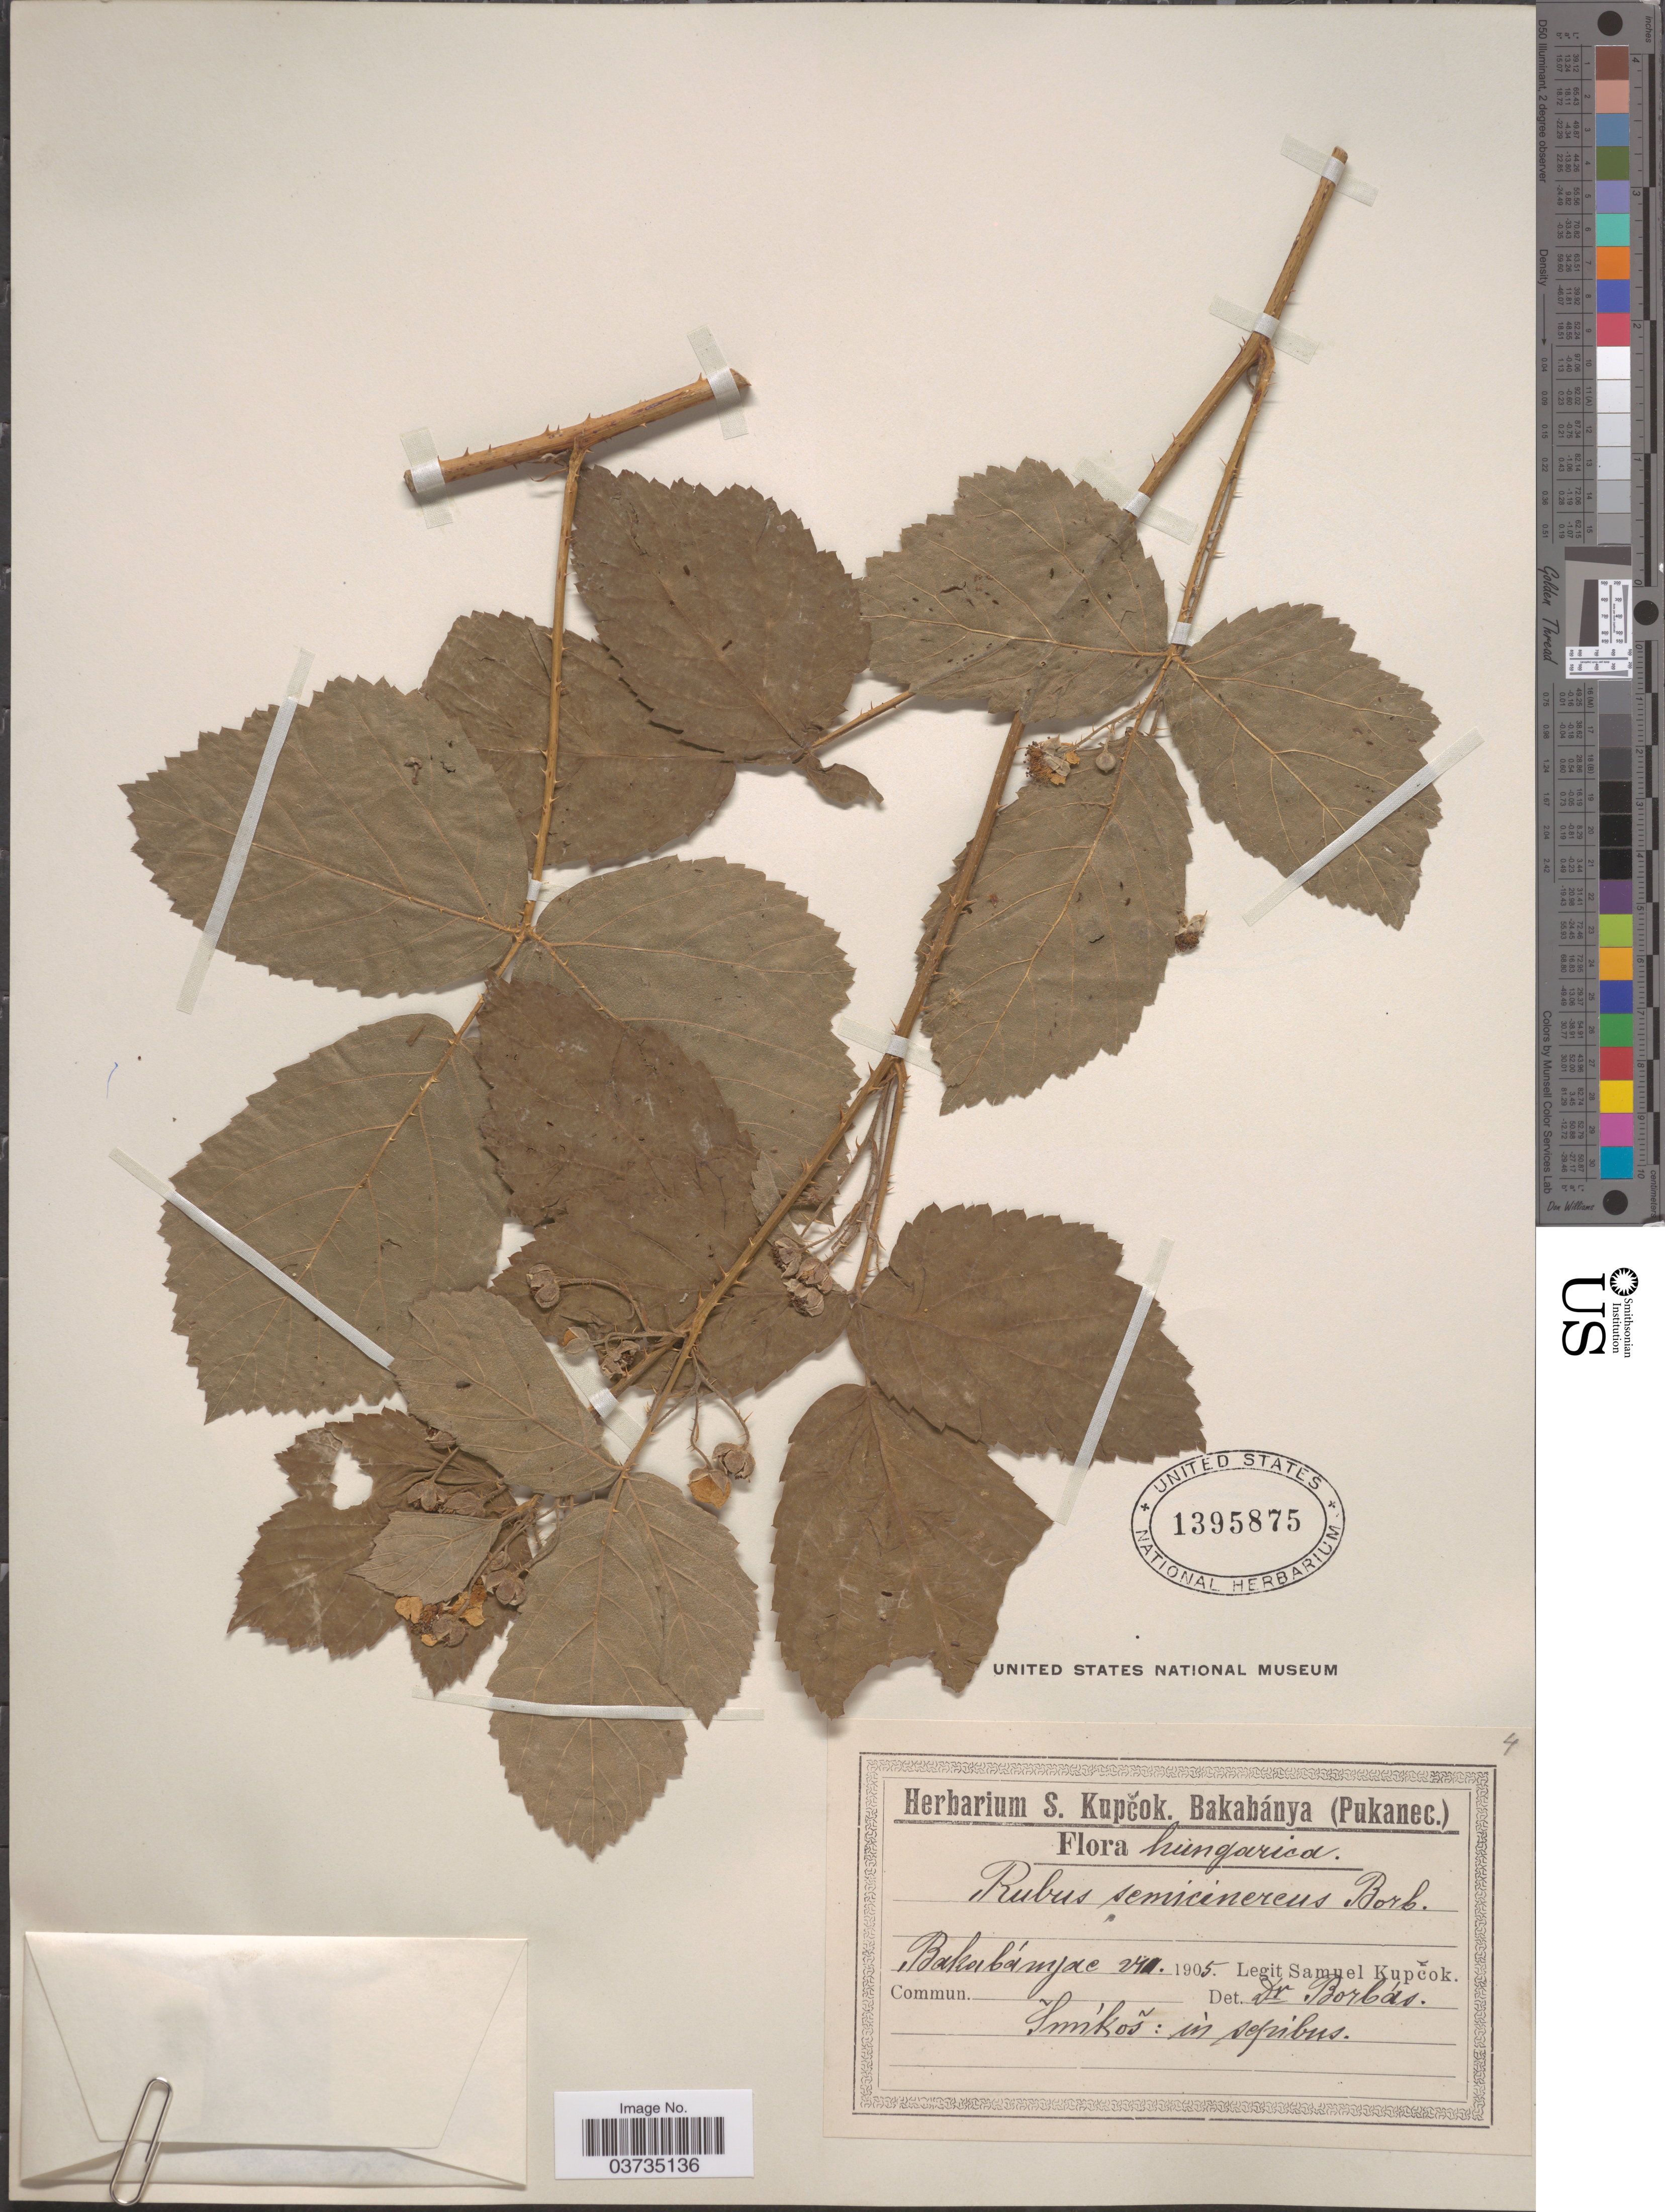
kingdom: Plantae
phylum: Tracheophyta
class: Magnoliopsida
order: Rosales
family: Rosaceae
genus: Rubus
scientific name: Rubus semicinereus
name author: Borbás ex Sabr.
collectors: S. Kupcok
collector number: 4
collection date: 1905-07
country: Hungary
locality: Bakabányae. Smikos [interpreted].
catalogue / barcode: US 1395875